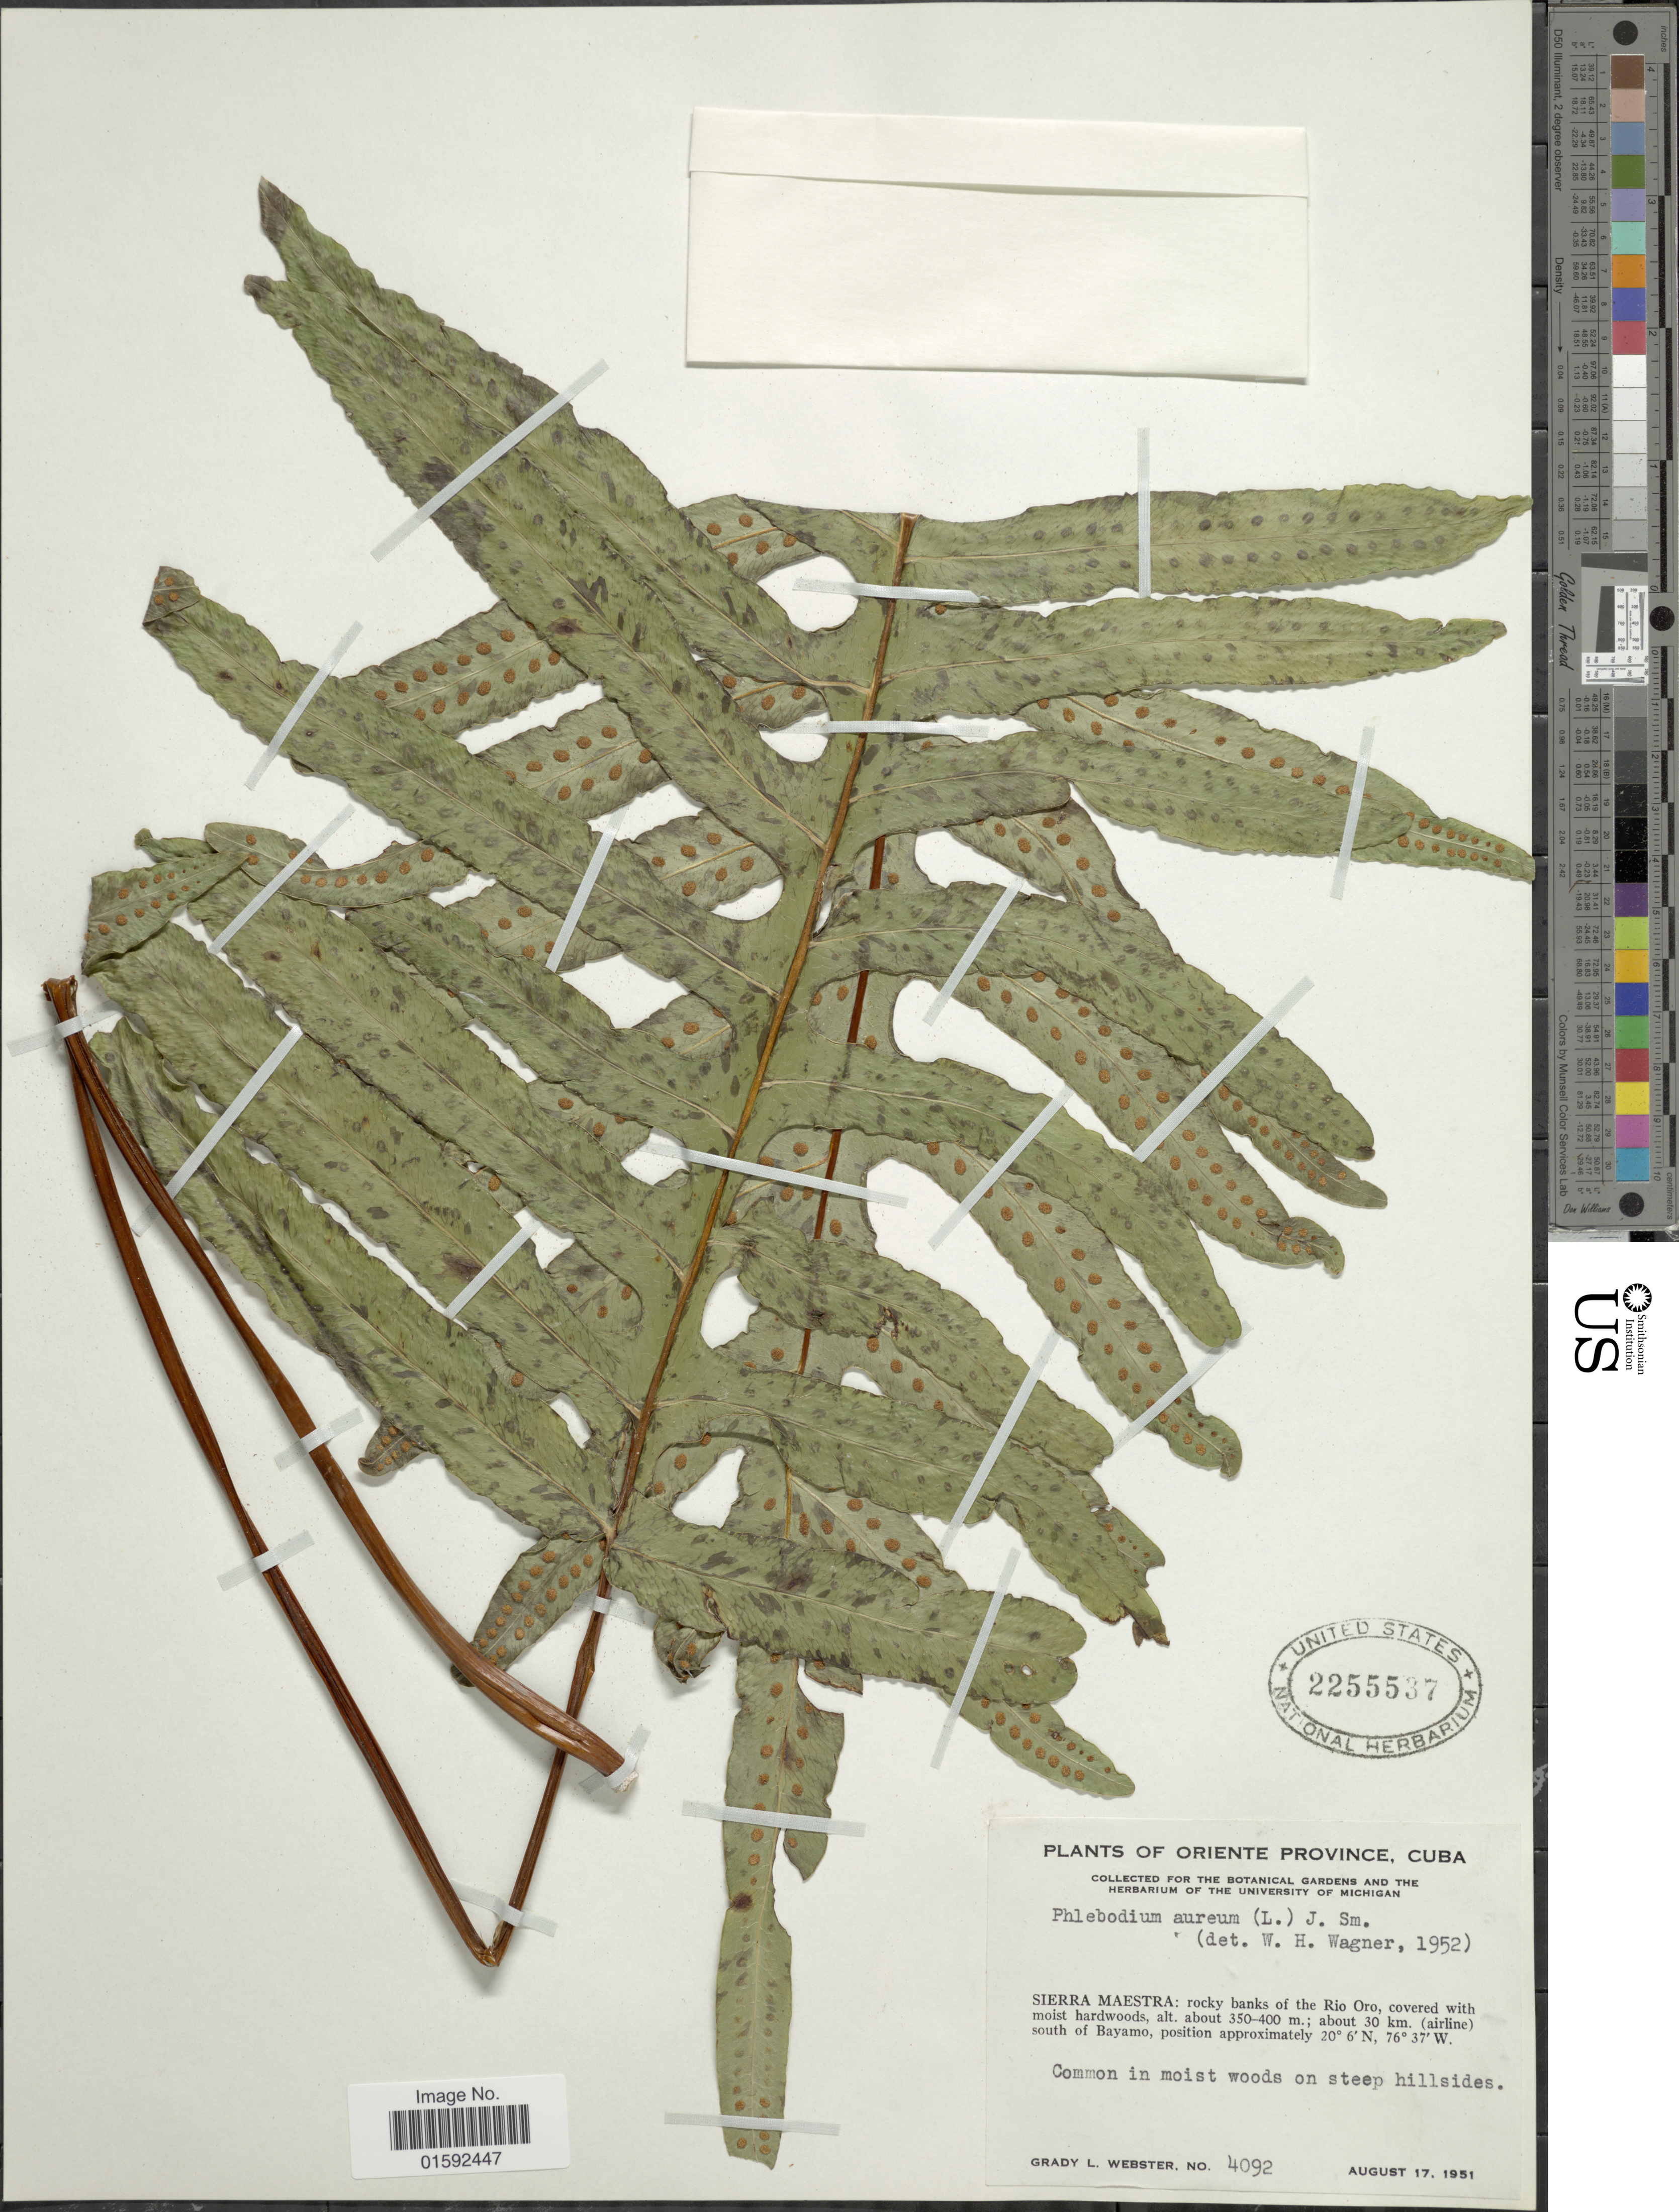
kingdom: Plantae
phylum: Tracheophyta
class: Polypodiopsida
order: Polypodiales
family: Polypodiaceae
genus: Phlebodium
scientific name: Phlebodium pseudoaureum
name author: (Cav.) Lellinger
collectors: G. L. Webster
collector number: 4092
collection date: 1951-08-17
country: Cuba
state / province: Oriente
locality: Oriente Province, Cuba, Sierra Maestra: rocky banks of the Rio Oro, covered with moist hadrwoods, about 30km (airline), south of Bayamo.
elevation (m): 350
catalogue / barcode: US 2255537